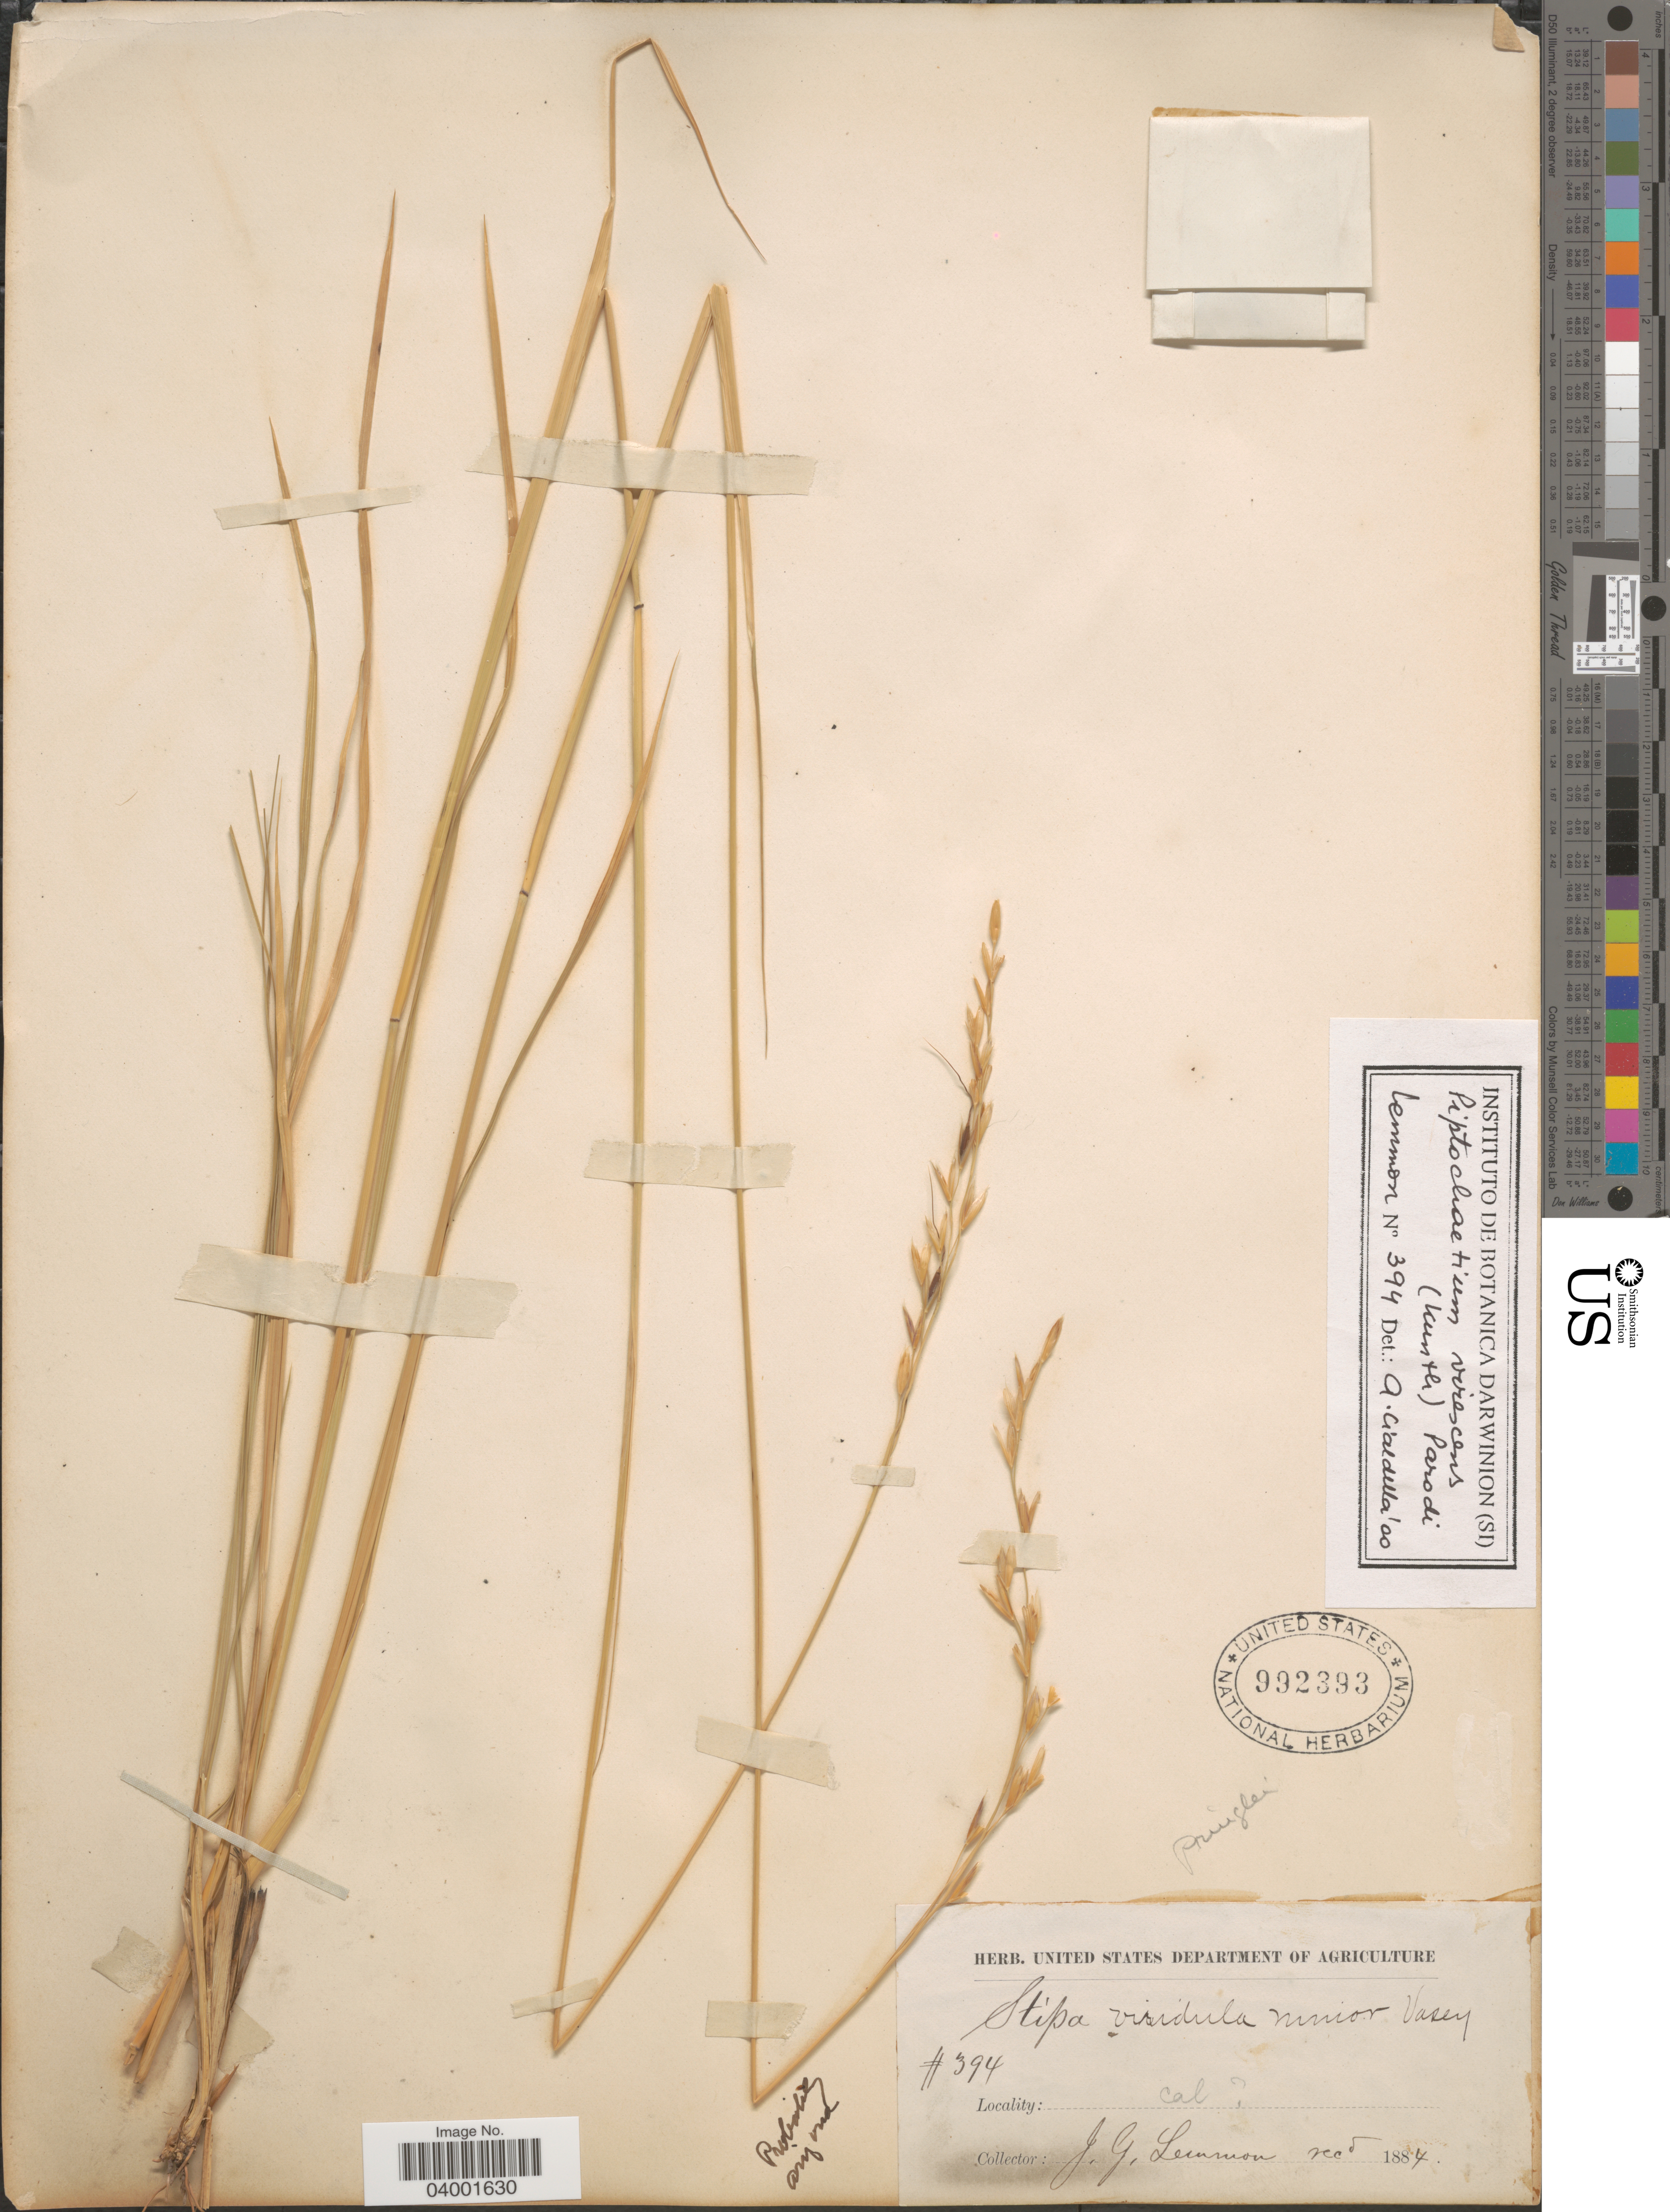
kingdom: Plantae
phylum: Tracheophyta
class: Liliopsida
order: Poales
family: Poaceae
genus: Piptochaetium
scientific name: Piptochaetium virescens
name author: (Kunth) Parodi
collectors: J. Lemmon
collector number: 394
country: United States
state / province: California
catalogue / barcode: US 992393